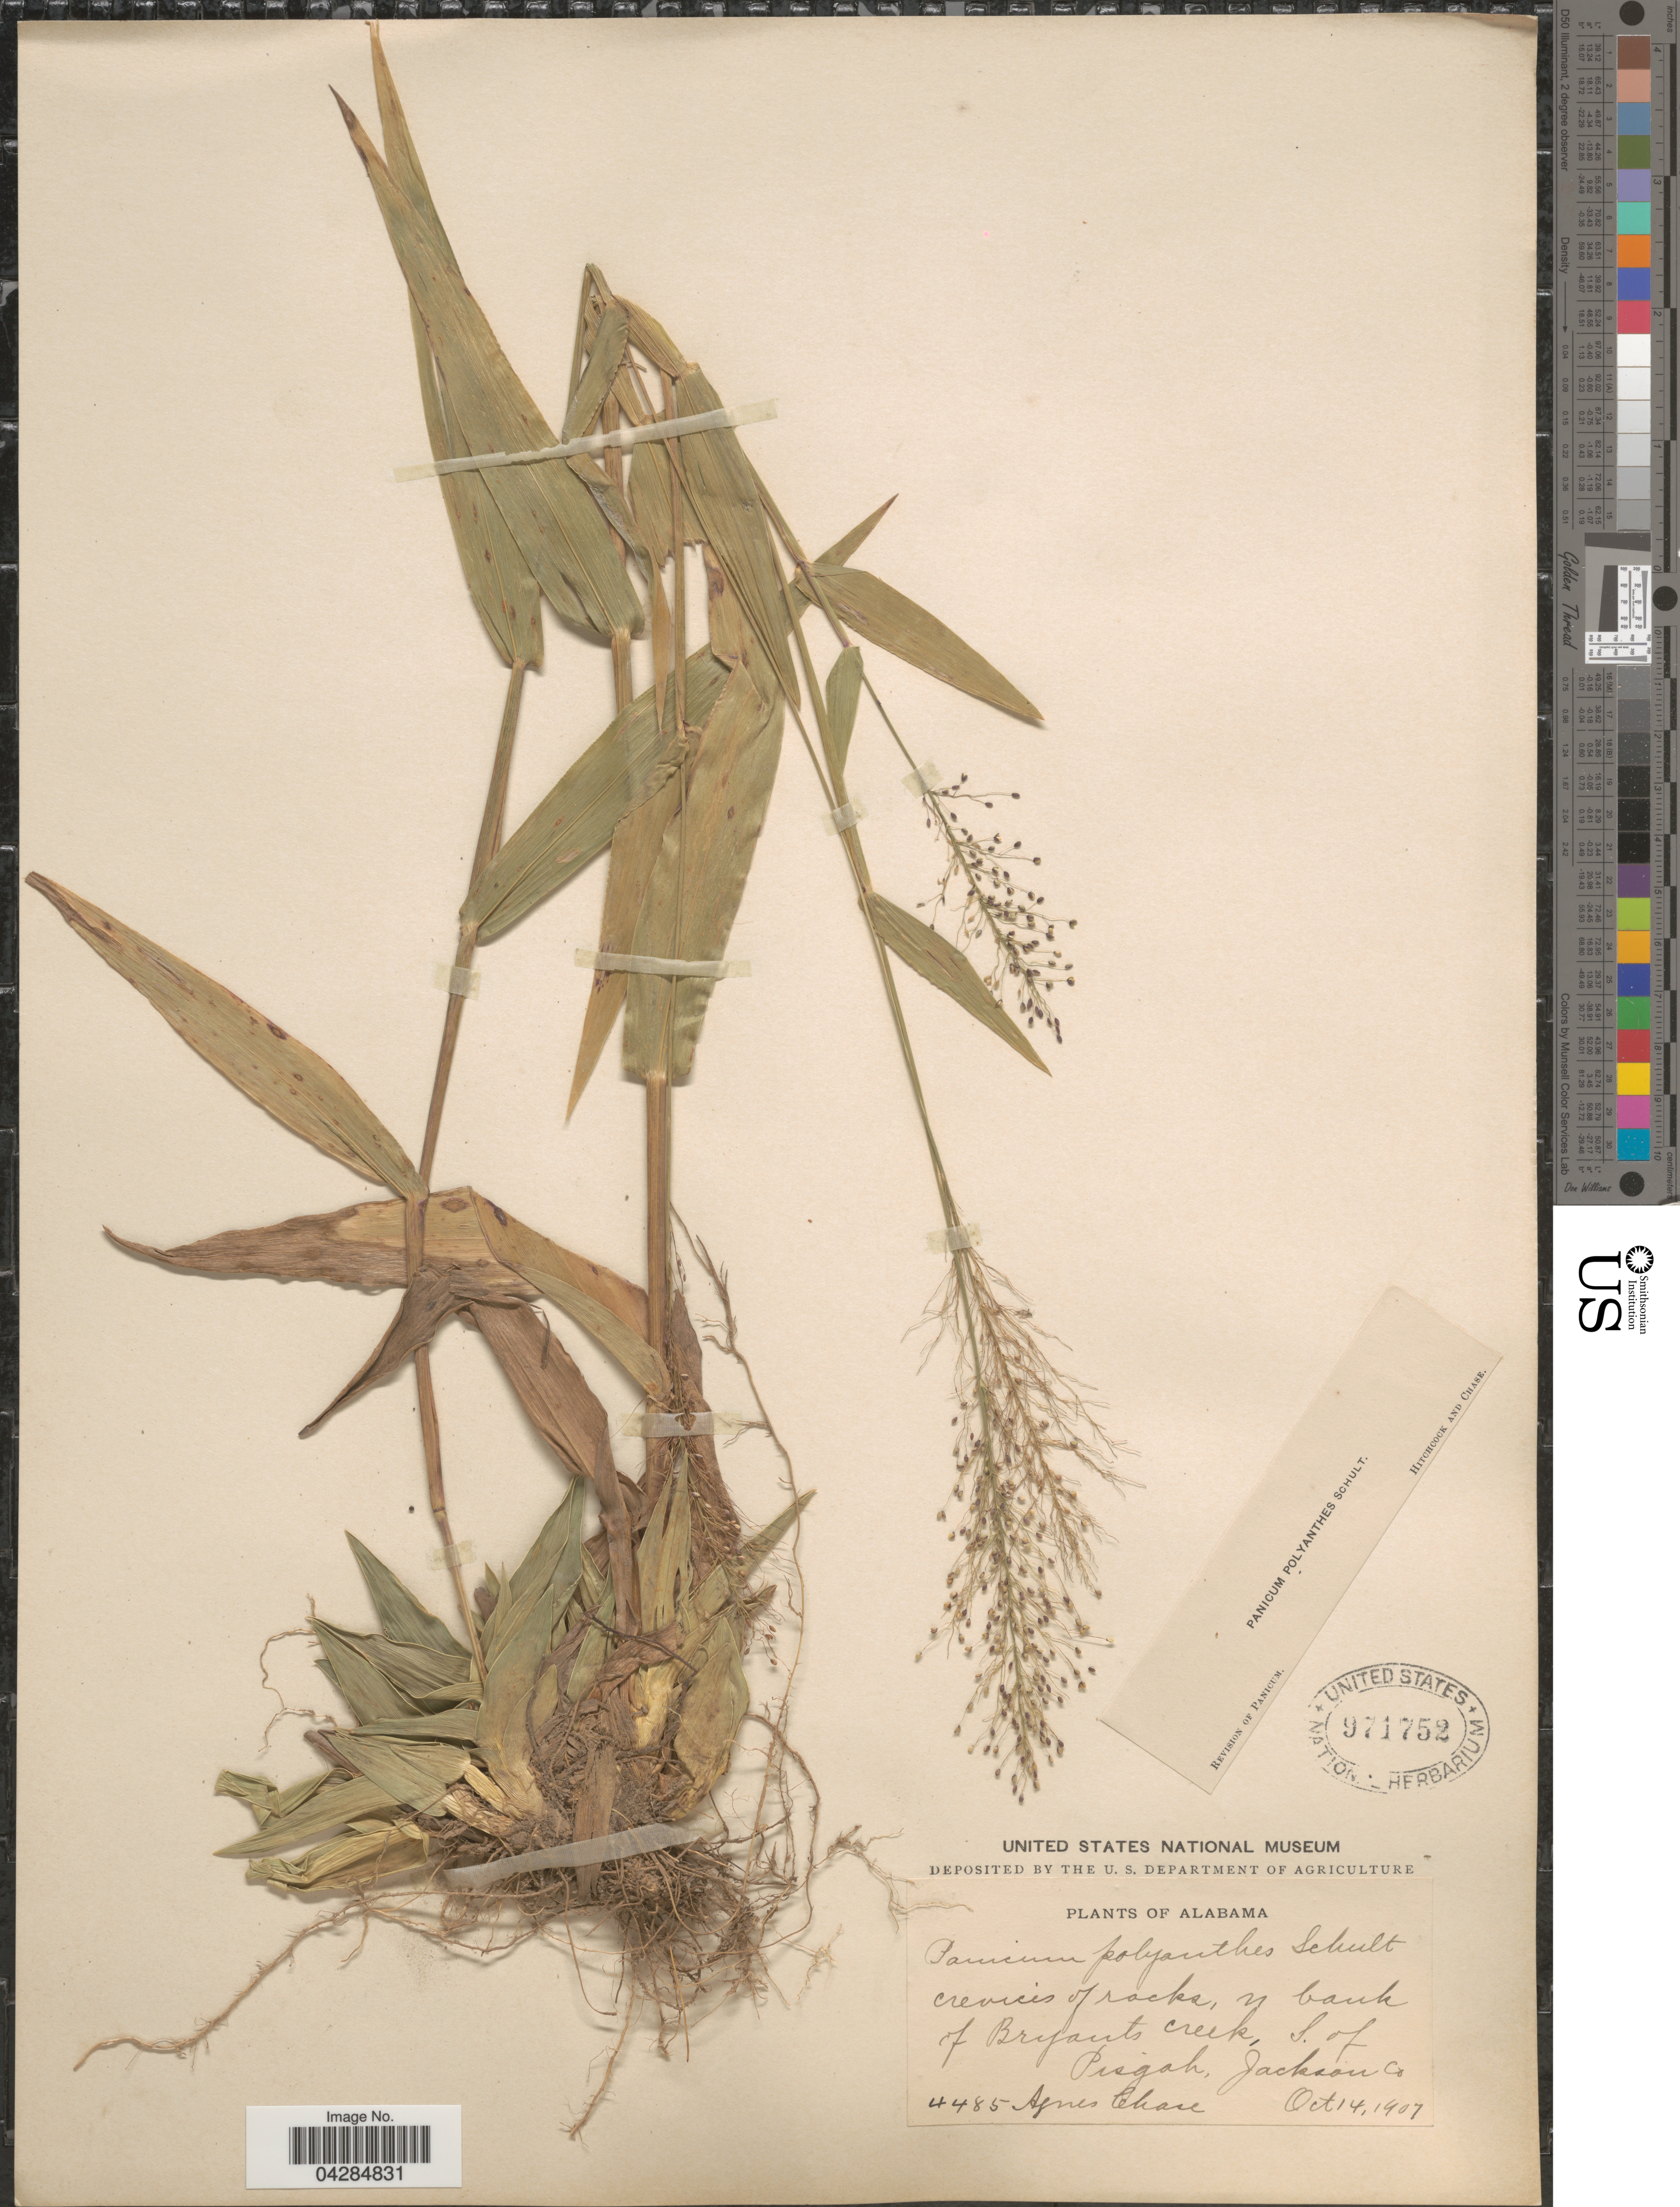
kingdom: Plantae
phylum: Tracheophyta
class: Liliopsida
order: Poales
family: Poaceae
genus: Dichanthelium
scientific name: Dichanthelium polyanthes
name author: (Schult.) Mohlenbr.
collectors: A. Chase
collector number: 4485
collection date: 1907-10-14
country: United States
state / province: Alabama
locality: Crevices of rocks, n bank of Bryants creek, S. of Pisgah, Jackson Co.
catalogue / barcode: US 971752